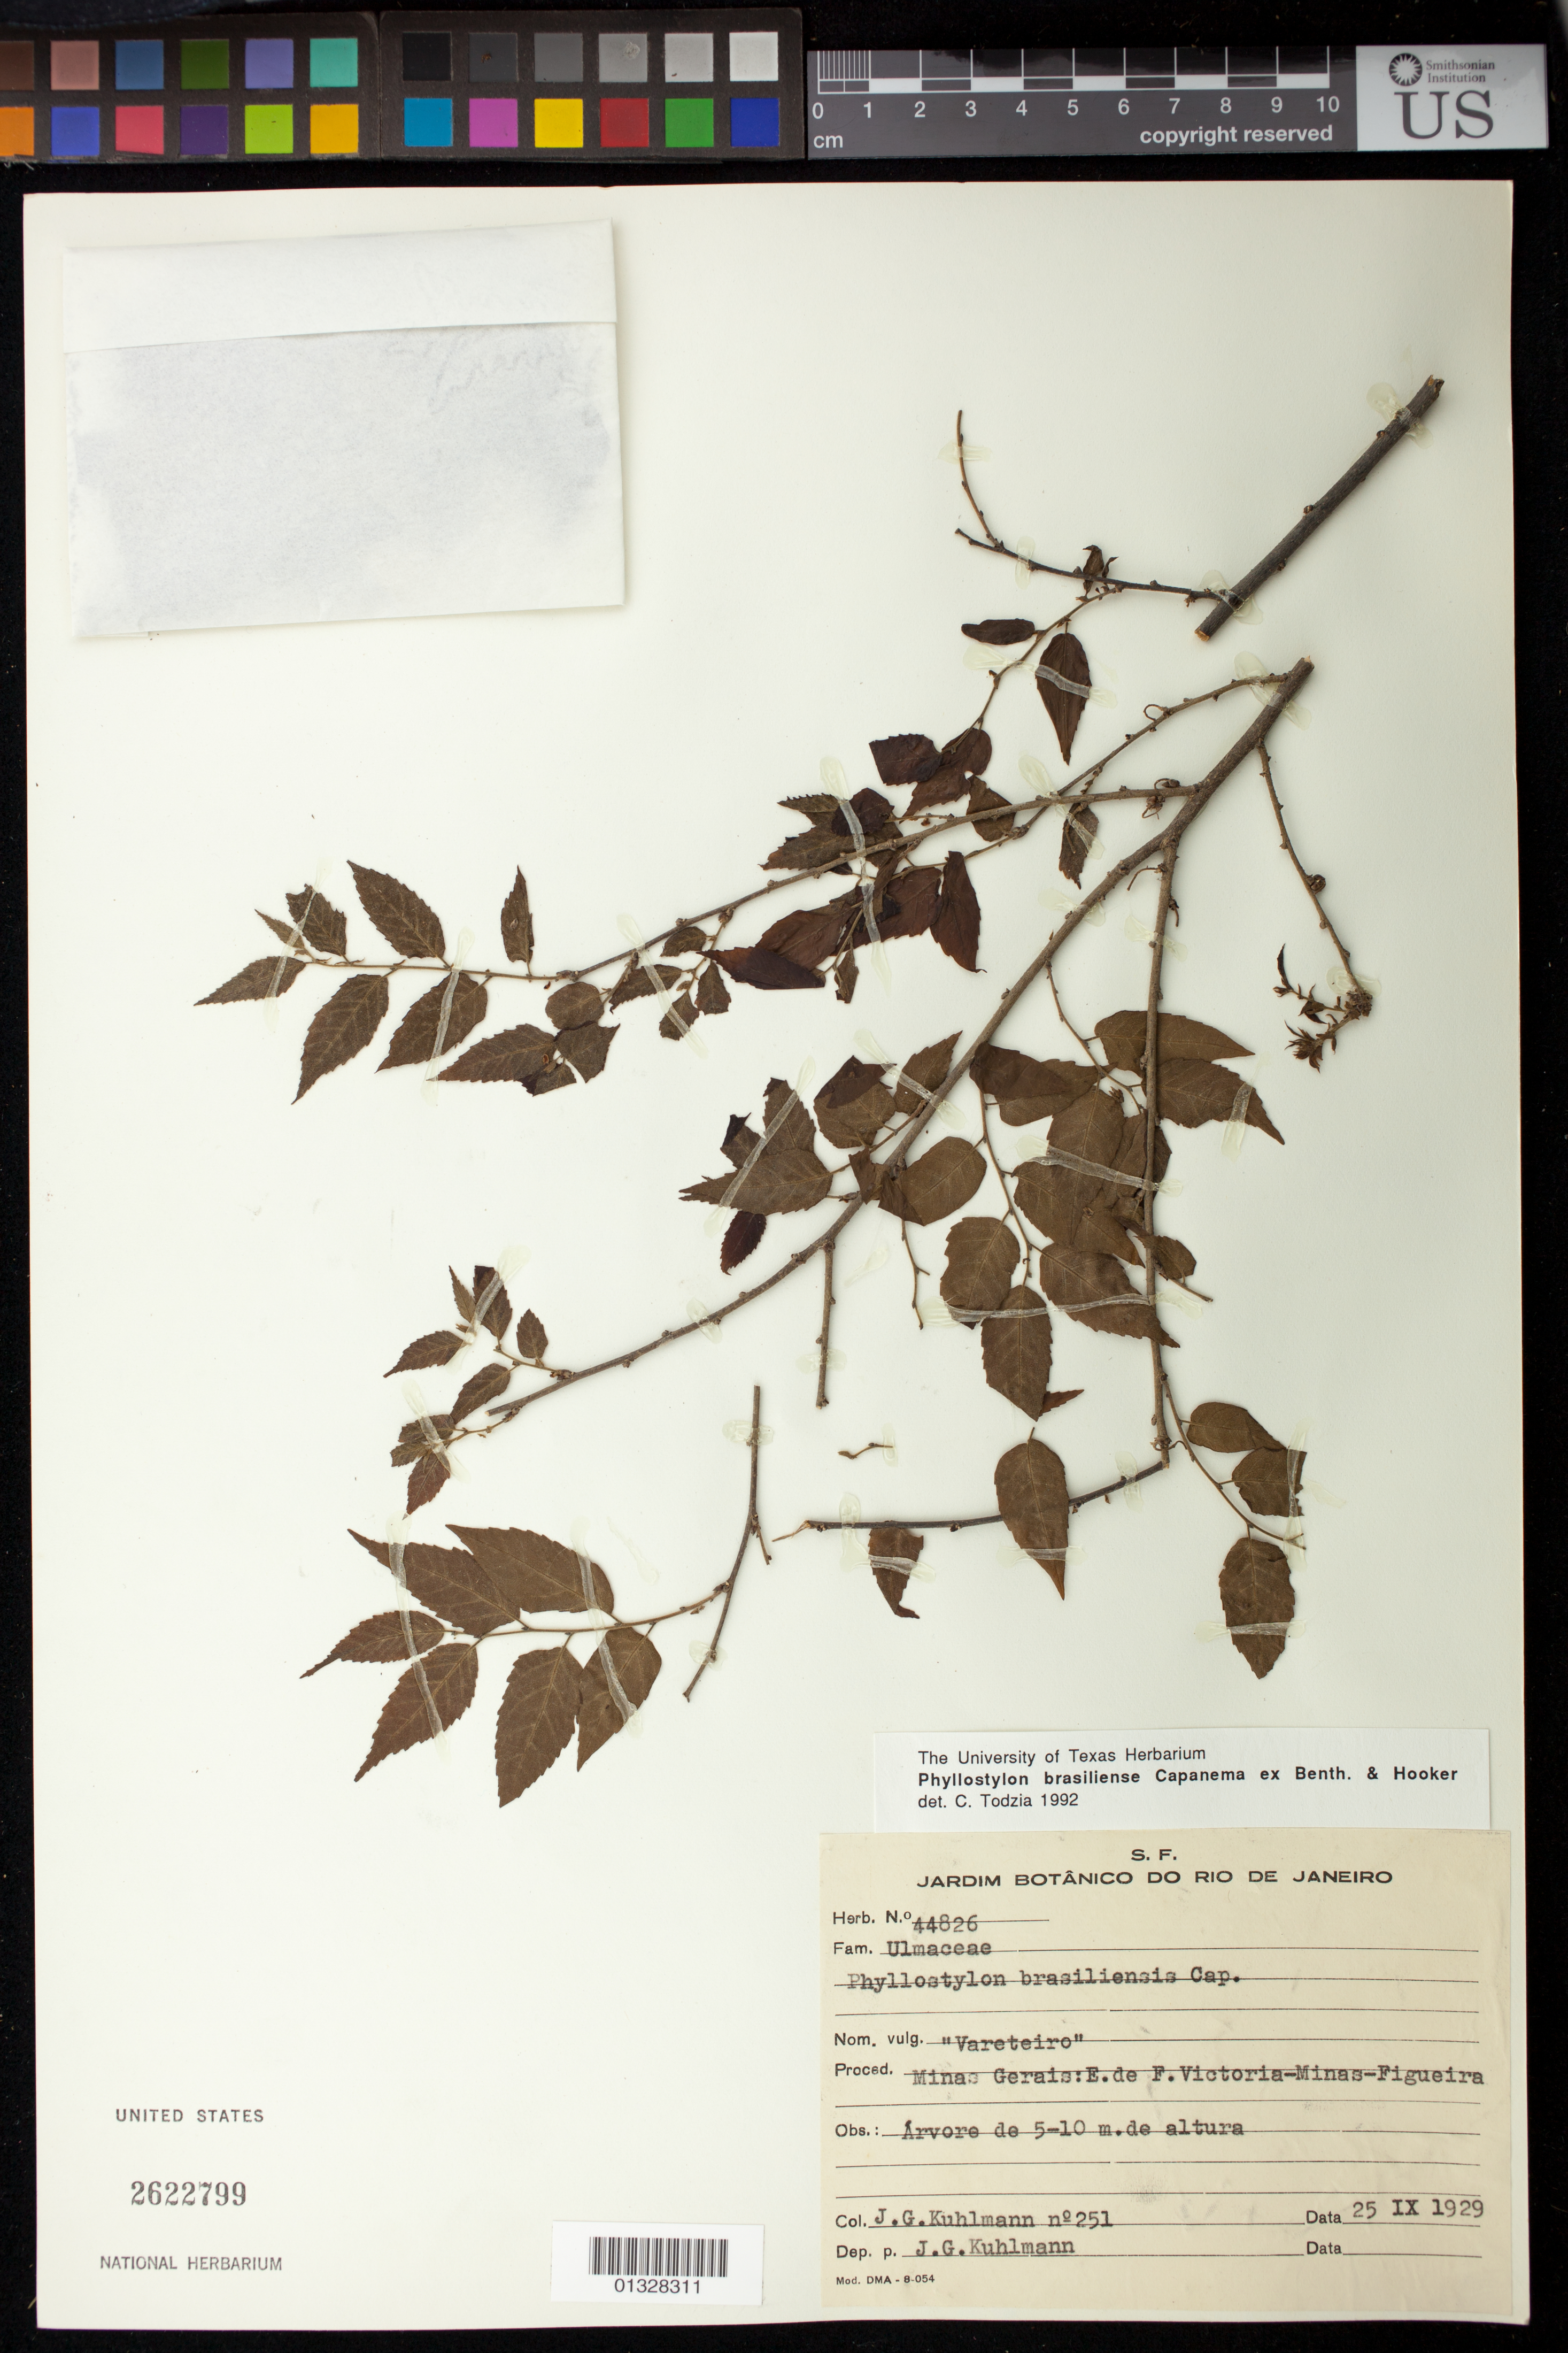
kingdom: Plantae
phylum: Tracheophyta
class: Magnoliopsida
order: Rosales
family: Ulmaceae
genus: Phyllostylon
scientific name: Phyllostylon brasiliensis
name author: Capan. ex Benth. & Hook. f.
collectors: J. G. Kuhlmann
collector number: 251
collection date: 1929-11-25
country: Brazil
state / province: Minas Gerais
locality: E. de F. Victoria-Minas Figueira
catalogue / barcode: US 2622799